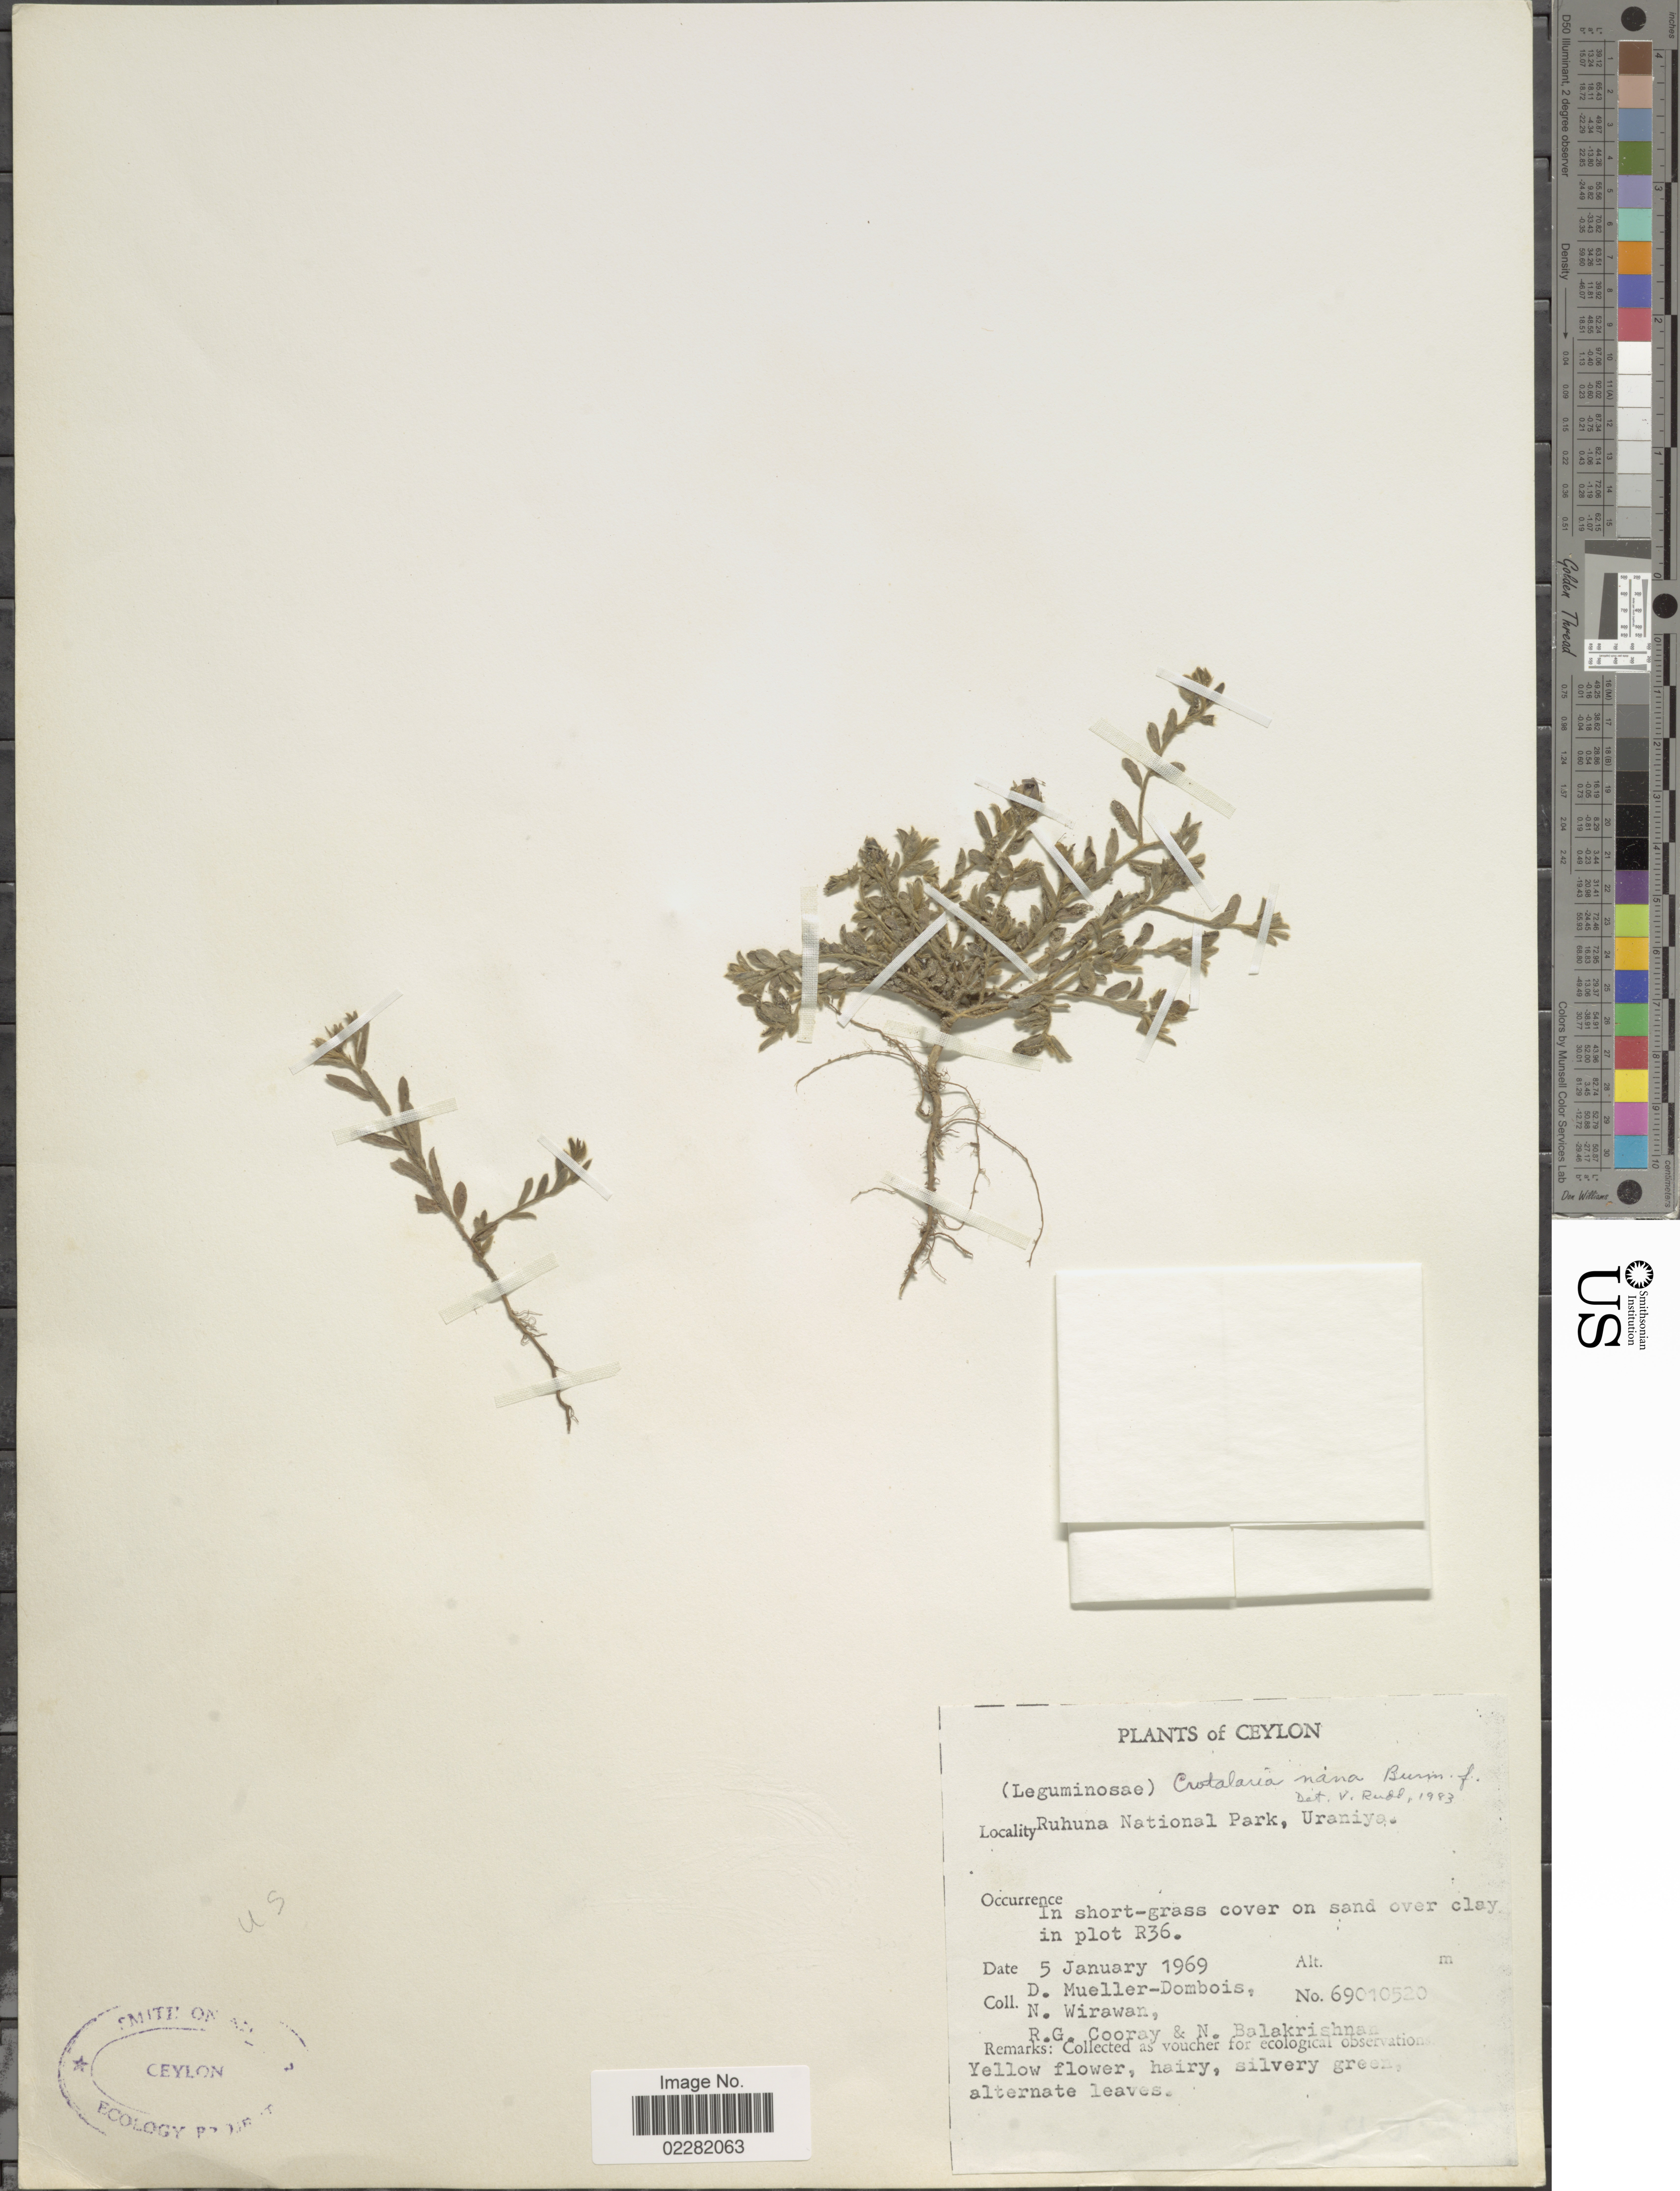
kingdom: Plantae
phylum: Tracheophyta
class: Magnoliopsida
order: Fabales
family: Fabaceae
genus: Crotalaria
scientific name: Crotalaria nana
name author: Burm. f.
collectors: D. Mueller-Dombois & N. Wirawan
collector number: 69010520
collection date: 1969-01-05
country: Sri Lanka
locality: Ceylon, Ruhuna National Park, Uraniya, in plot R36